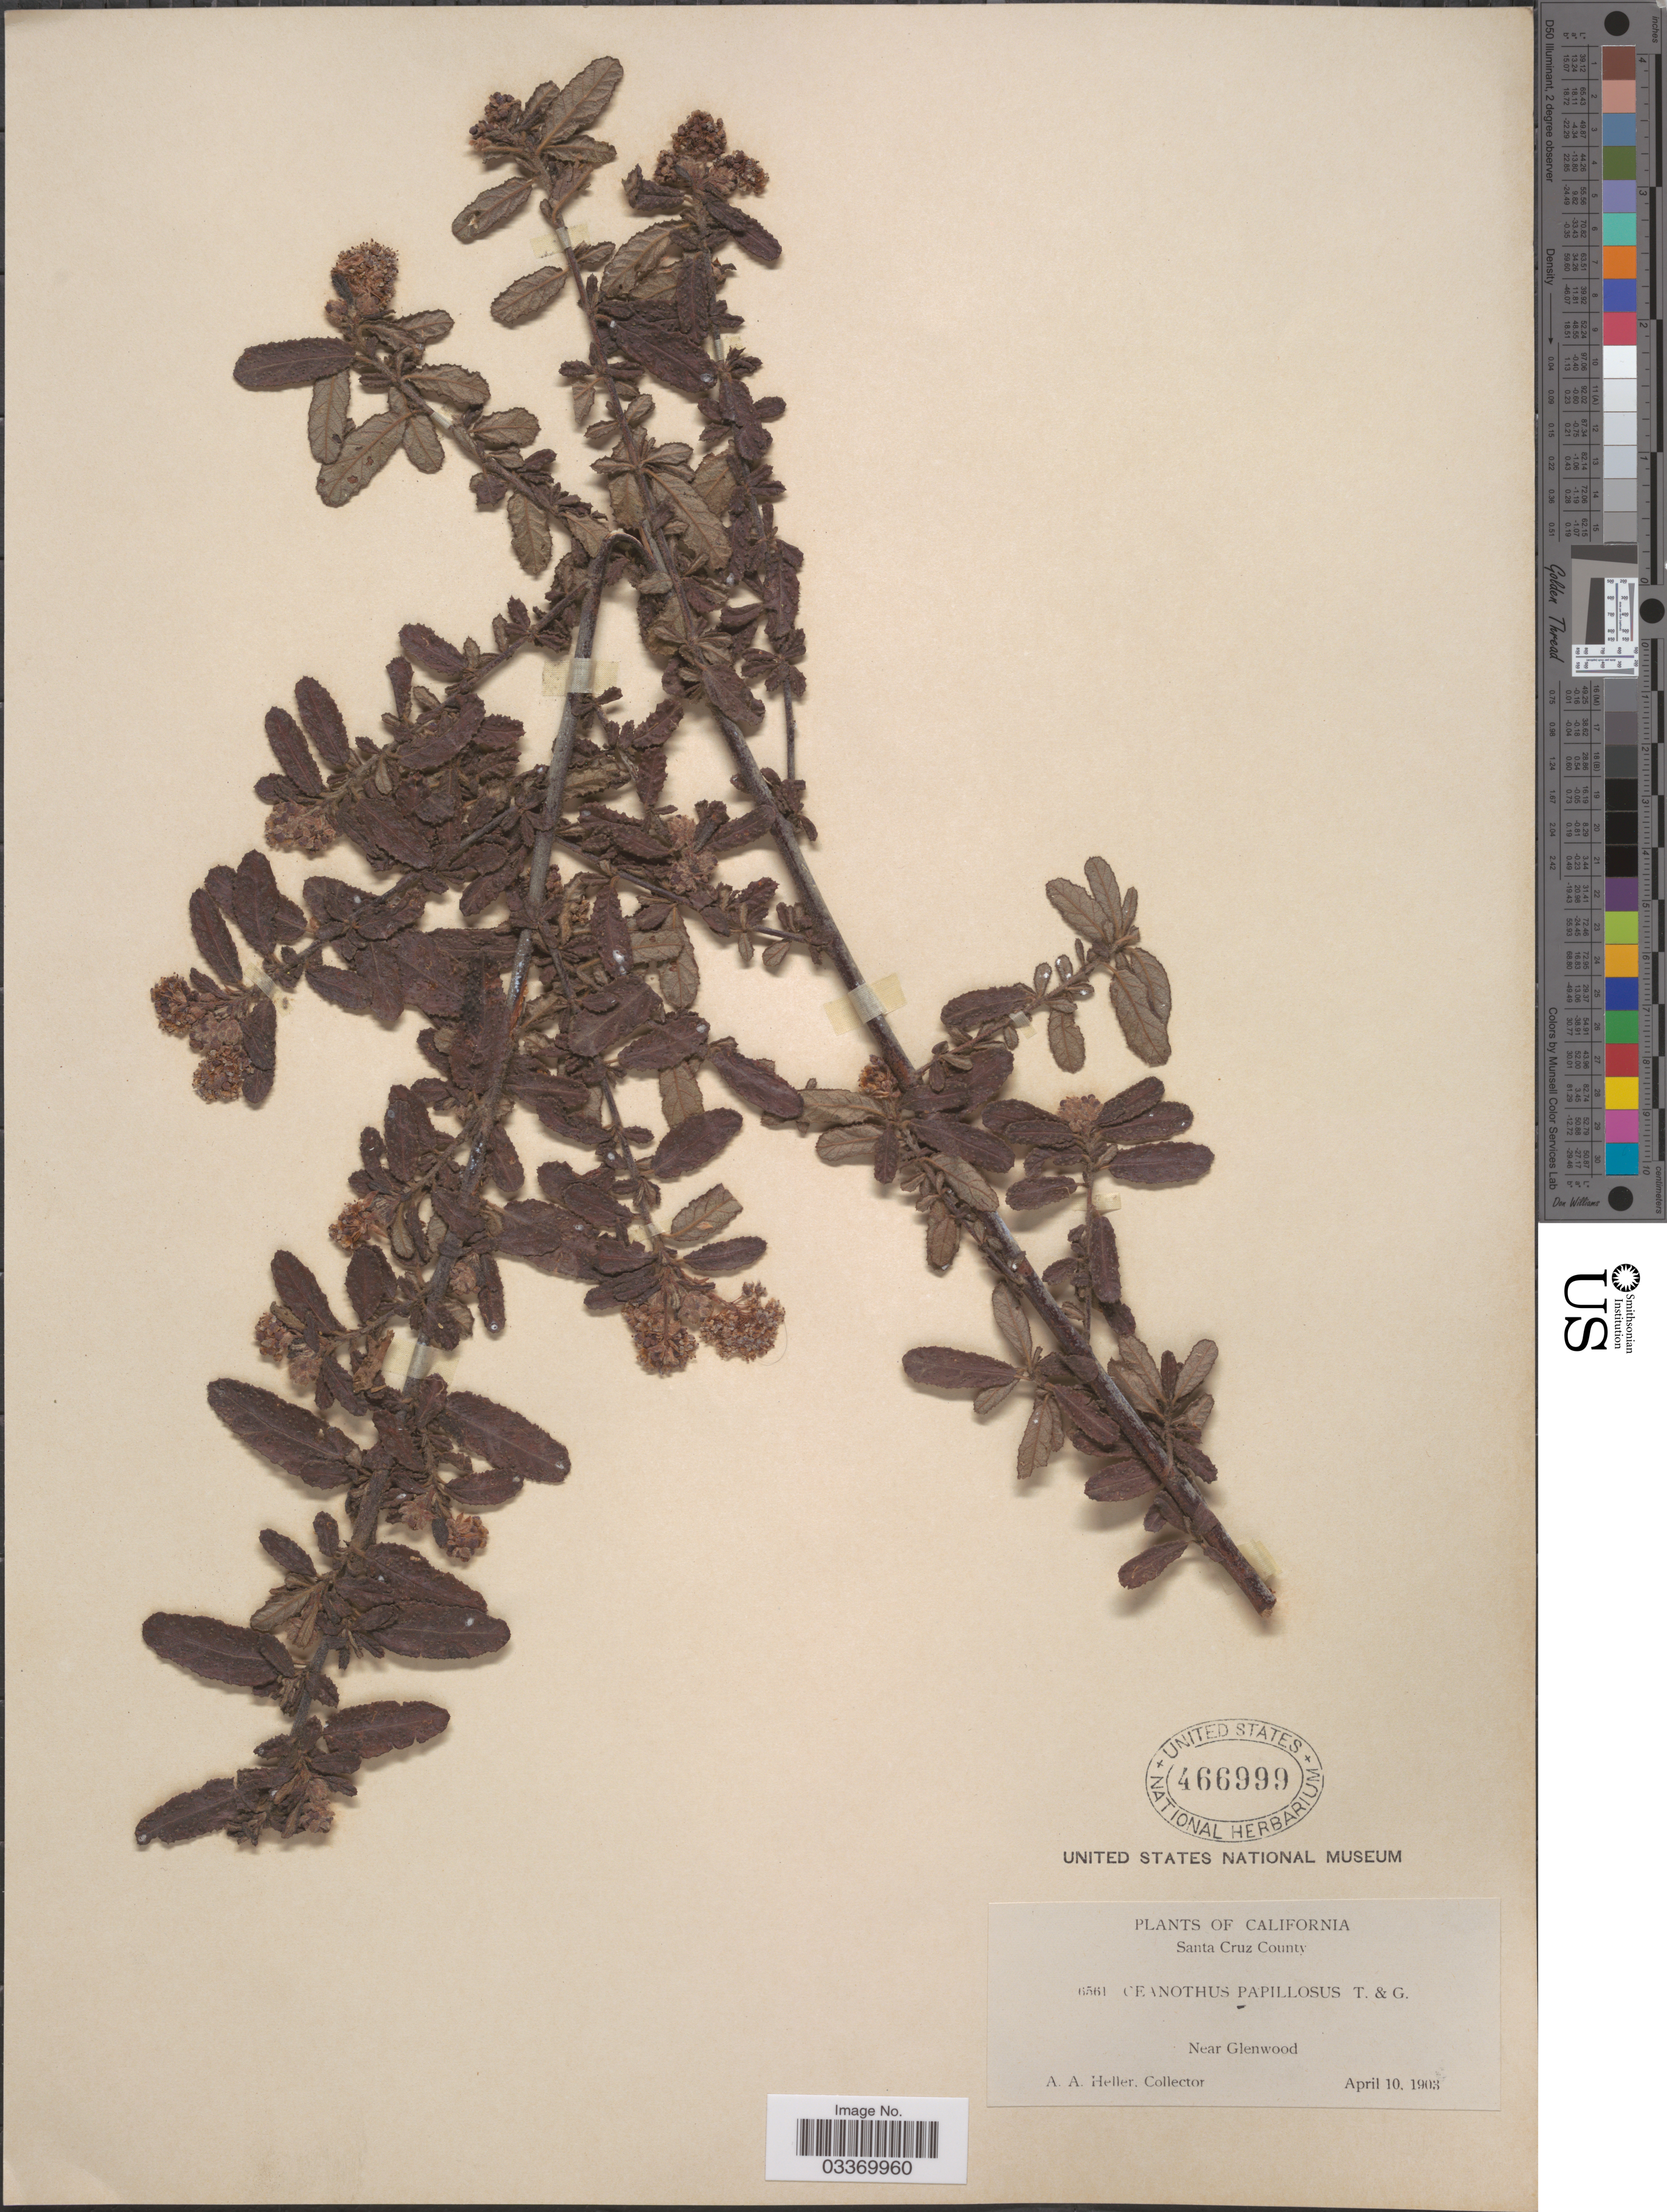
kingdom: Plantae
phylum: Tracheophyta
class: Magnoliopsida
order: Rosales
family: Rhamnaceae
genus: Ceanothus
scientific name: Ceanothus papillosus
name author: Torr. & A. Gray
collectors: A. A. Heller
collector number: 6561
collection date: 1903-04-10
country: United States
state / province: California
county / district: Santa Cruz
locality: Santa Cruz County. Near Glenwood.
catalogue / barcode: US 466999